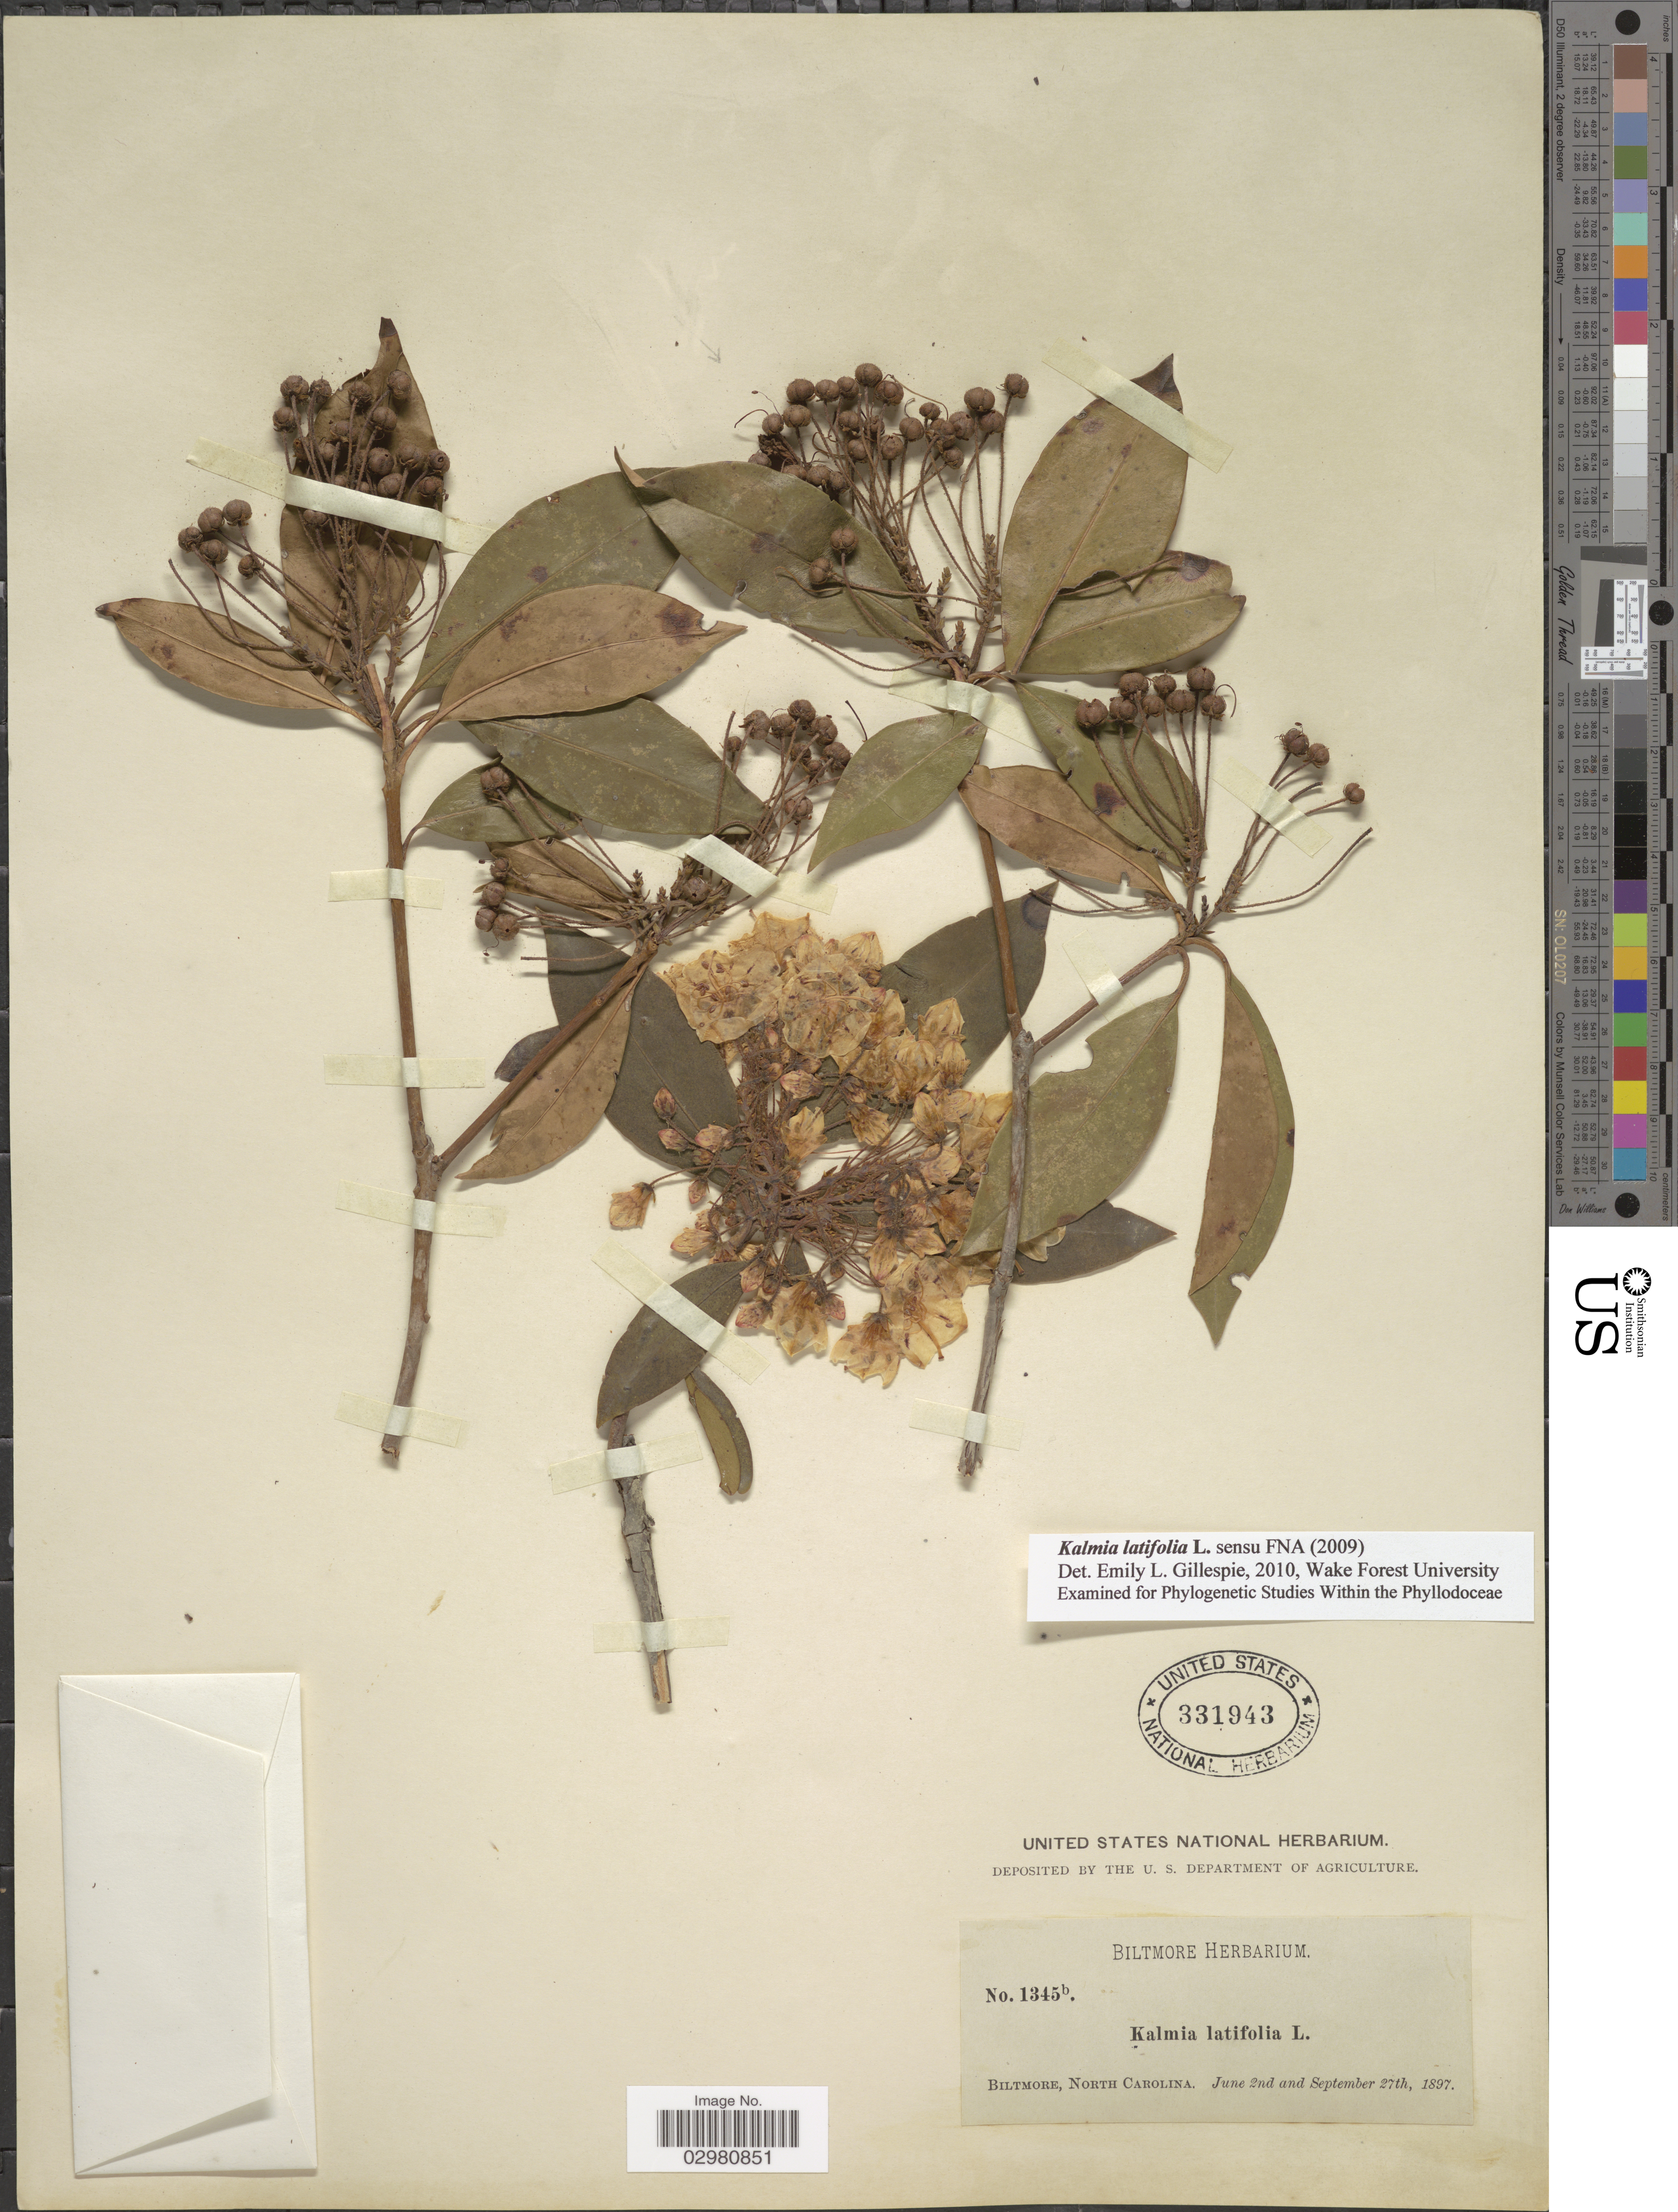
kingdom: Plantae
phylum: Tracheophyta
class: Magnoliopsida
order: Ericales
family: Ericaceae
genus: Kalmia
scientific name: Kalmia latifolia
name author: L.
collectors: ex herb. Biltmore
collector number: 1345b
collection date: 1897-06-02/1897-09-27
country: United States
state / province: North Carolina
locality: Biltmore.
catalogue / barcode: US 331943